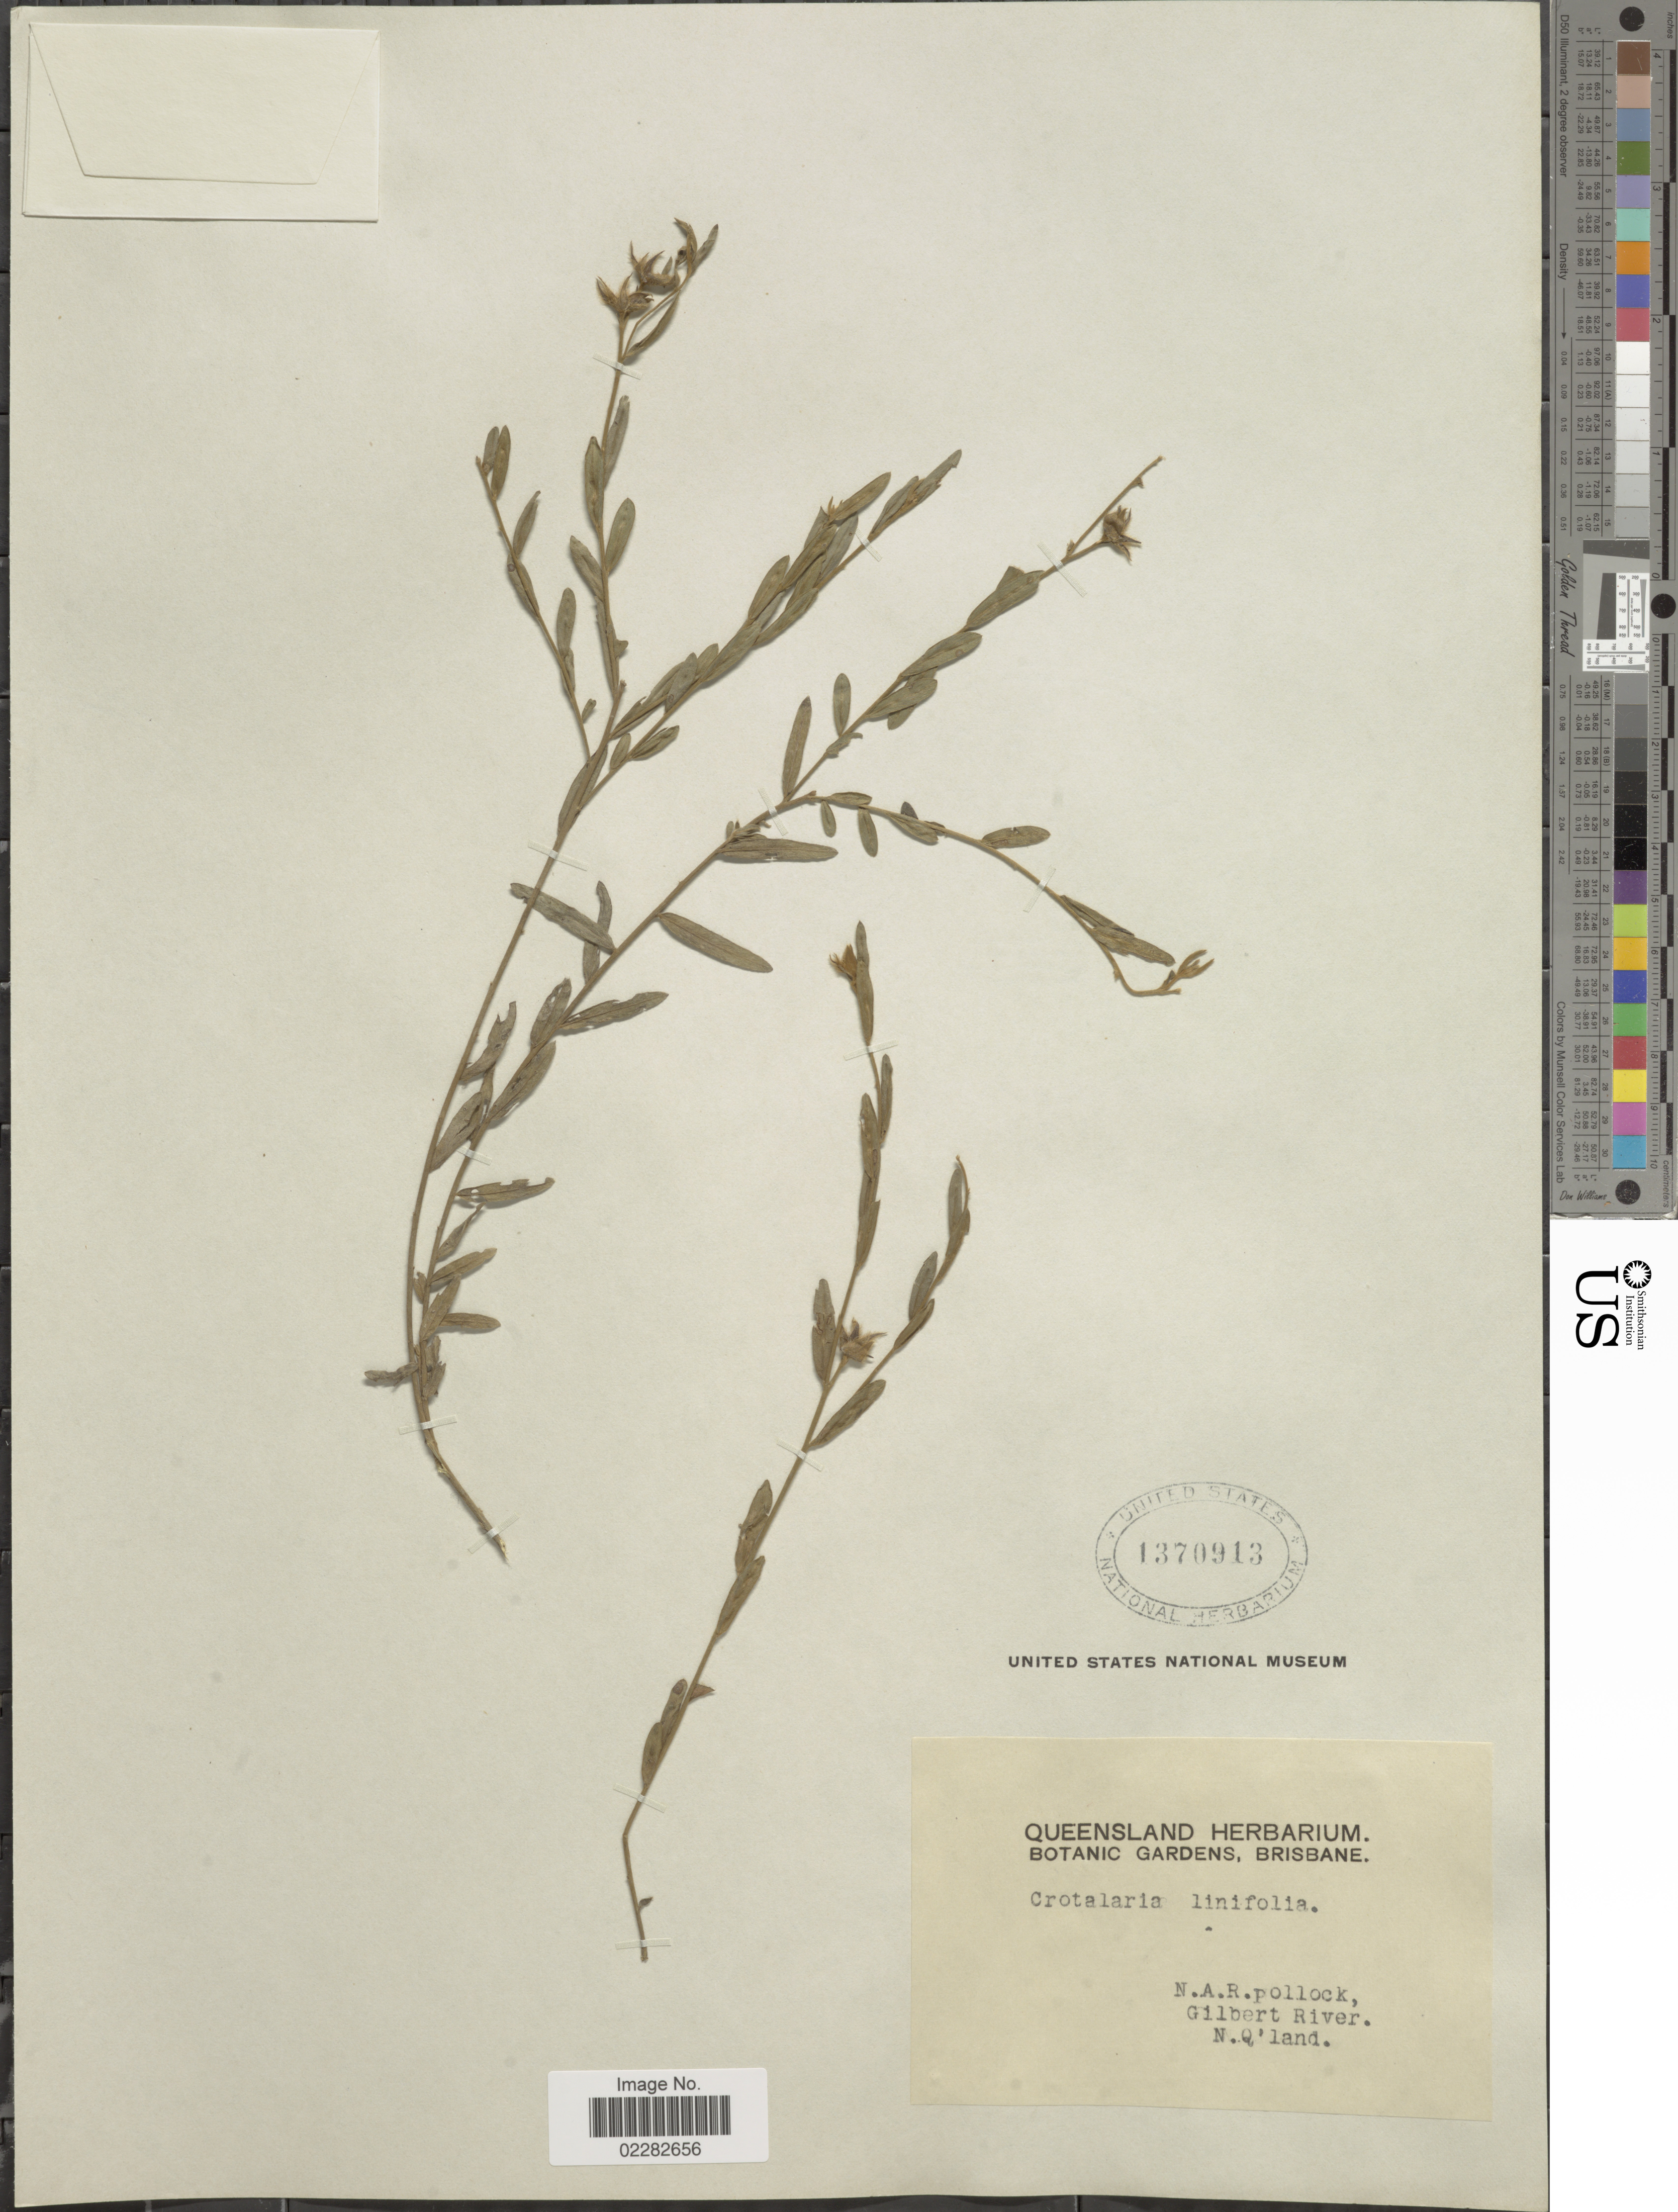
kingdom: Plantae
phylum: Tracheophyta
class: Magnoliopsida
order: Fabales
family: Fabaceae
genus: Crotalaria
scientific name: Crotalaria linifolia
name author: L. f.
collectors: Queensland Herbarium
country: Australia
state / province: Queensland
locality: N.A.R. pollock, Gilbert River, N. Q'land.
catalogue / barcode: US 1370913